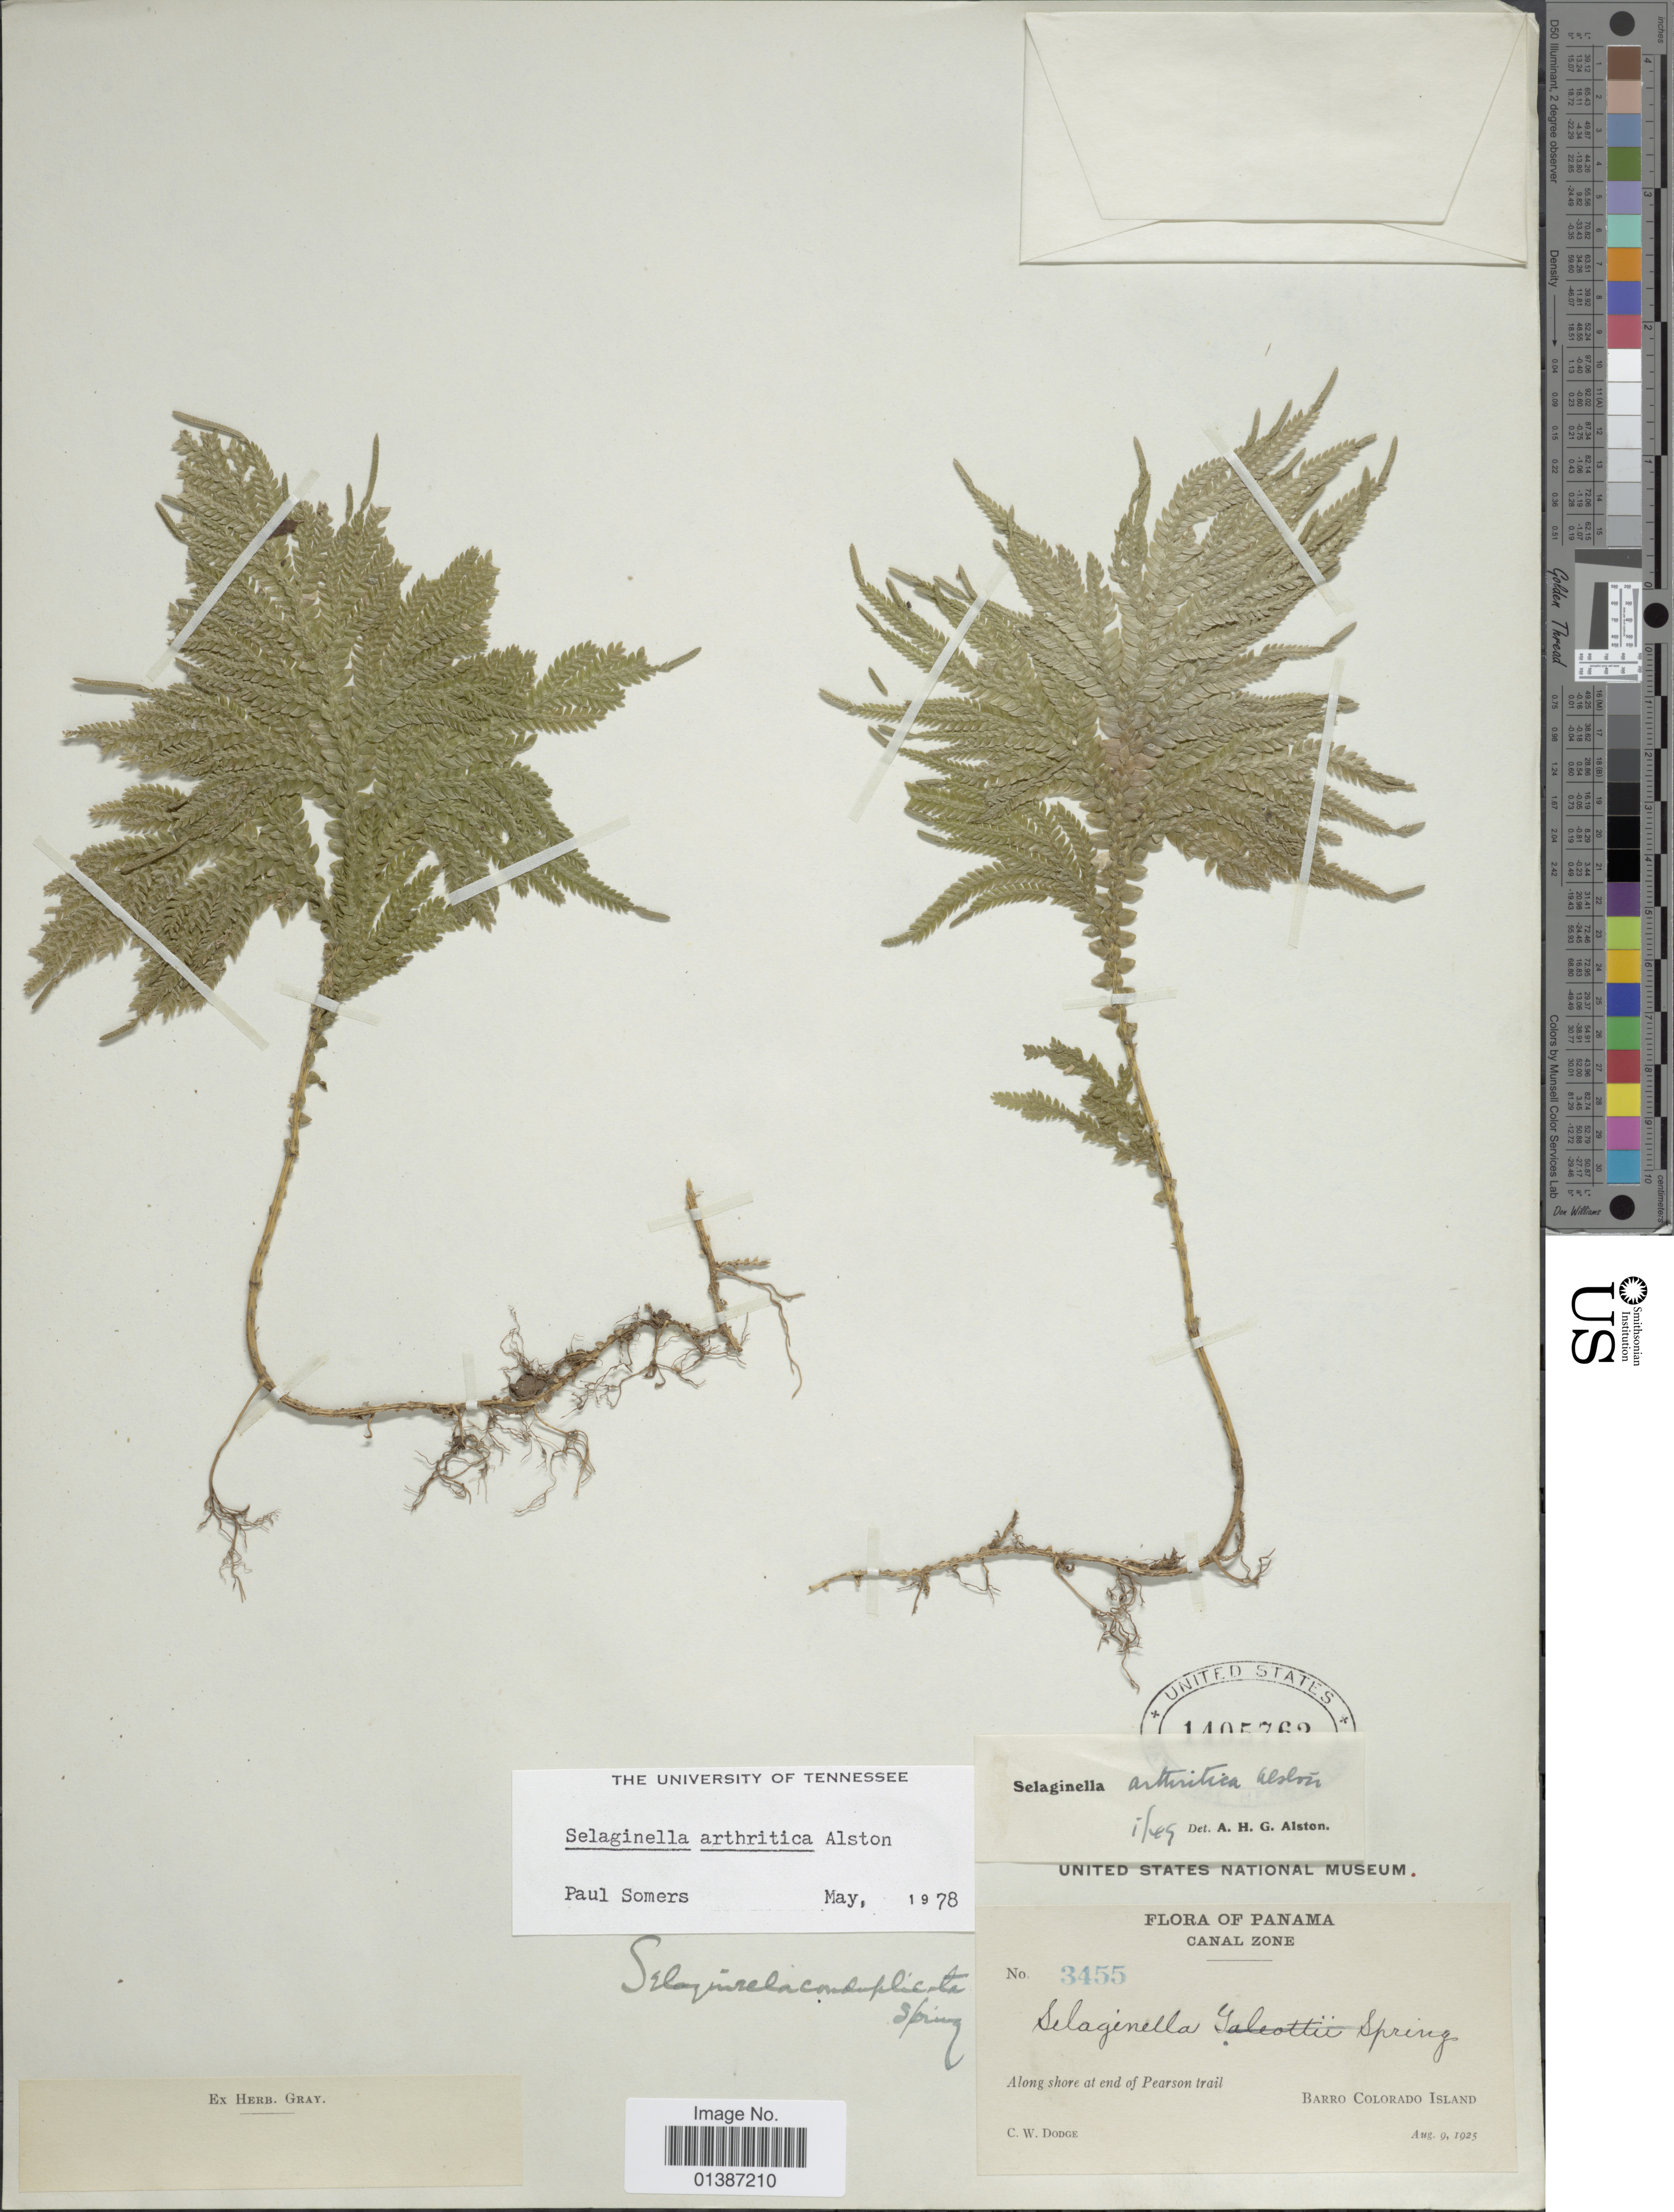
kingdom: Plantae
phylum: Tracheophyta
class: Lycopodiopsida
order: Selaginellales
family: Selaginellaceae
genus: Selaginella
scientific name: Selaginella arthritica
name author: Alston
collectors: C. Dodge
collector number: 3455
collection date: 1925-08-09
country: Panama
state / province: Panamá Oeste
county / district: Canal Zone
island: Barro Colorado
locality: Along shore at end of Pearson trail, Barro Colorado Island